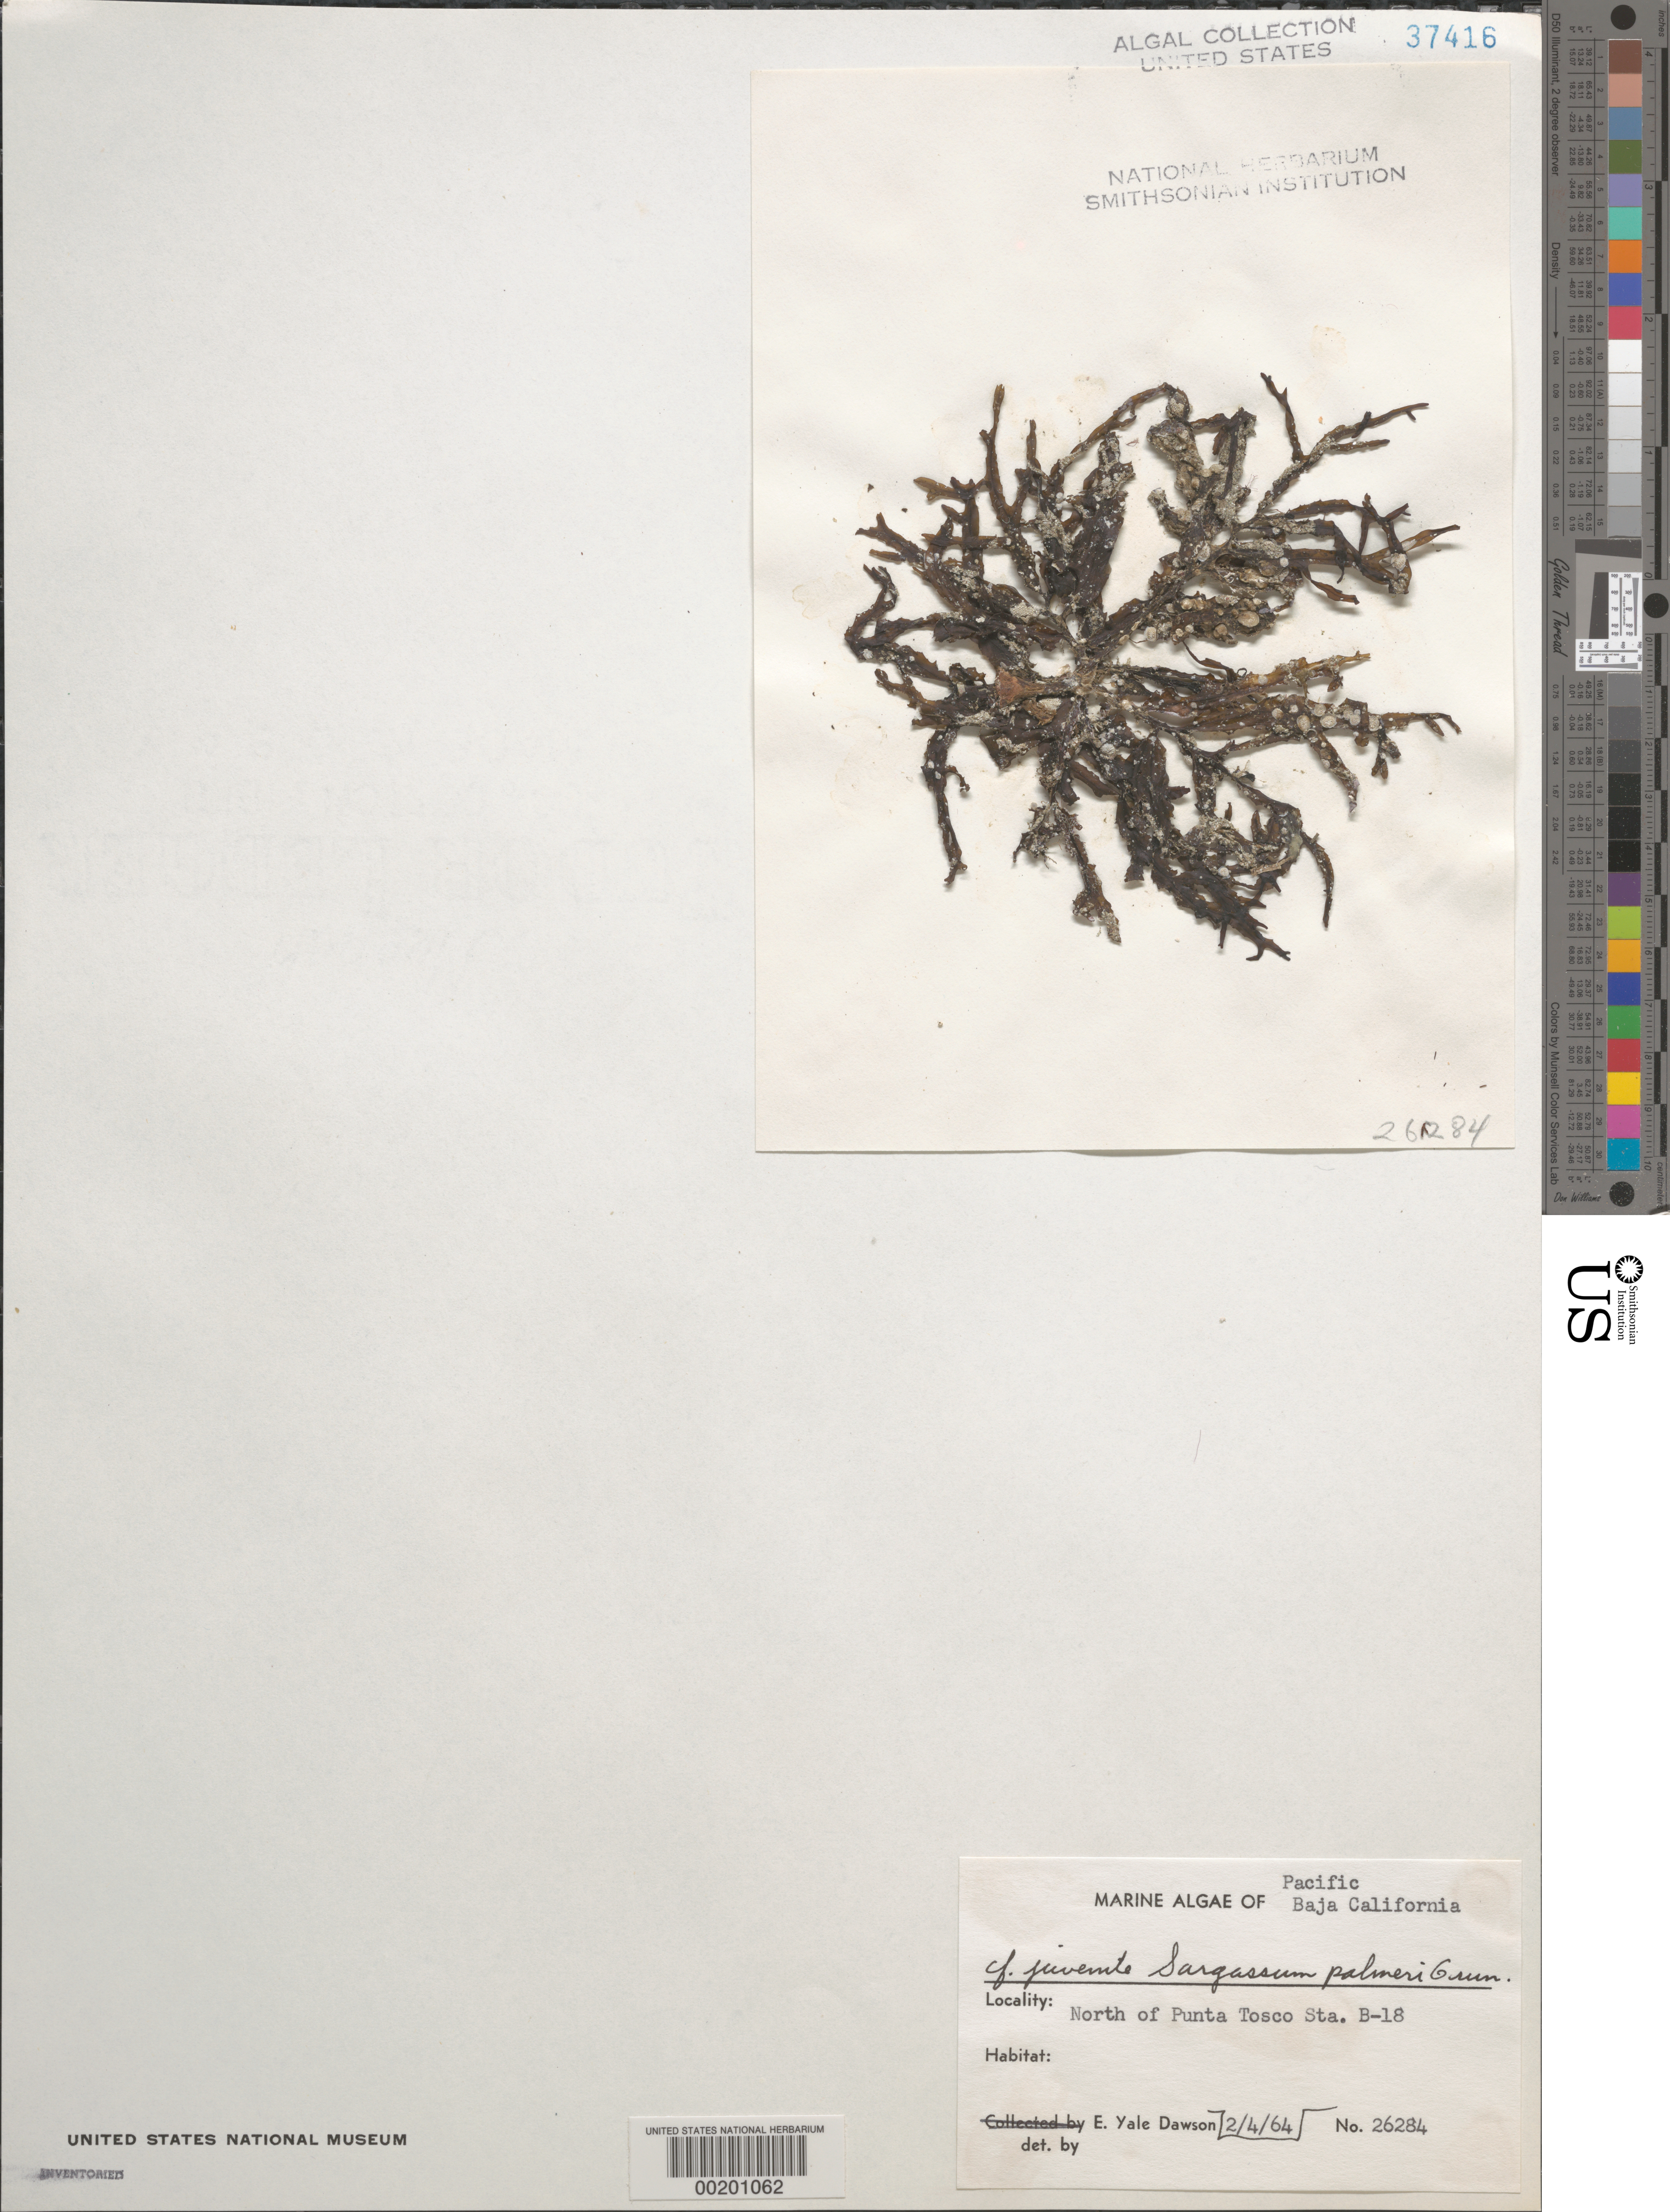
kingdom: Chromista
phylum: Ochrophyta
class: Phaeophyceae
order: Fucales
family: Sargassaceae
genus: Sargassum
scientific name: Sargassum palmeri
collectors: E. Y. Dawson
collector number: EYD 26284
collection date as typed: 04 Feb 1964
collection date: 1964-02-04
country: Mexico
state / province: Baja California Sur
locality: North of Punta Tosca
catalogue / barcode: US 37416